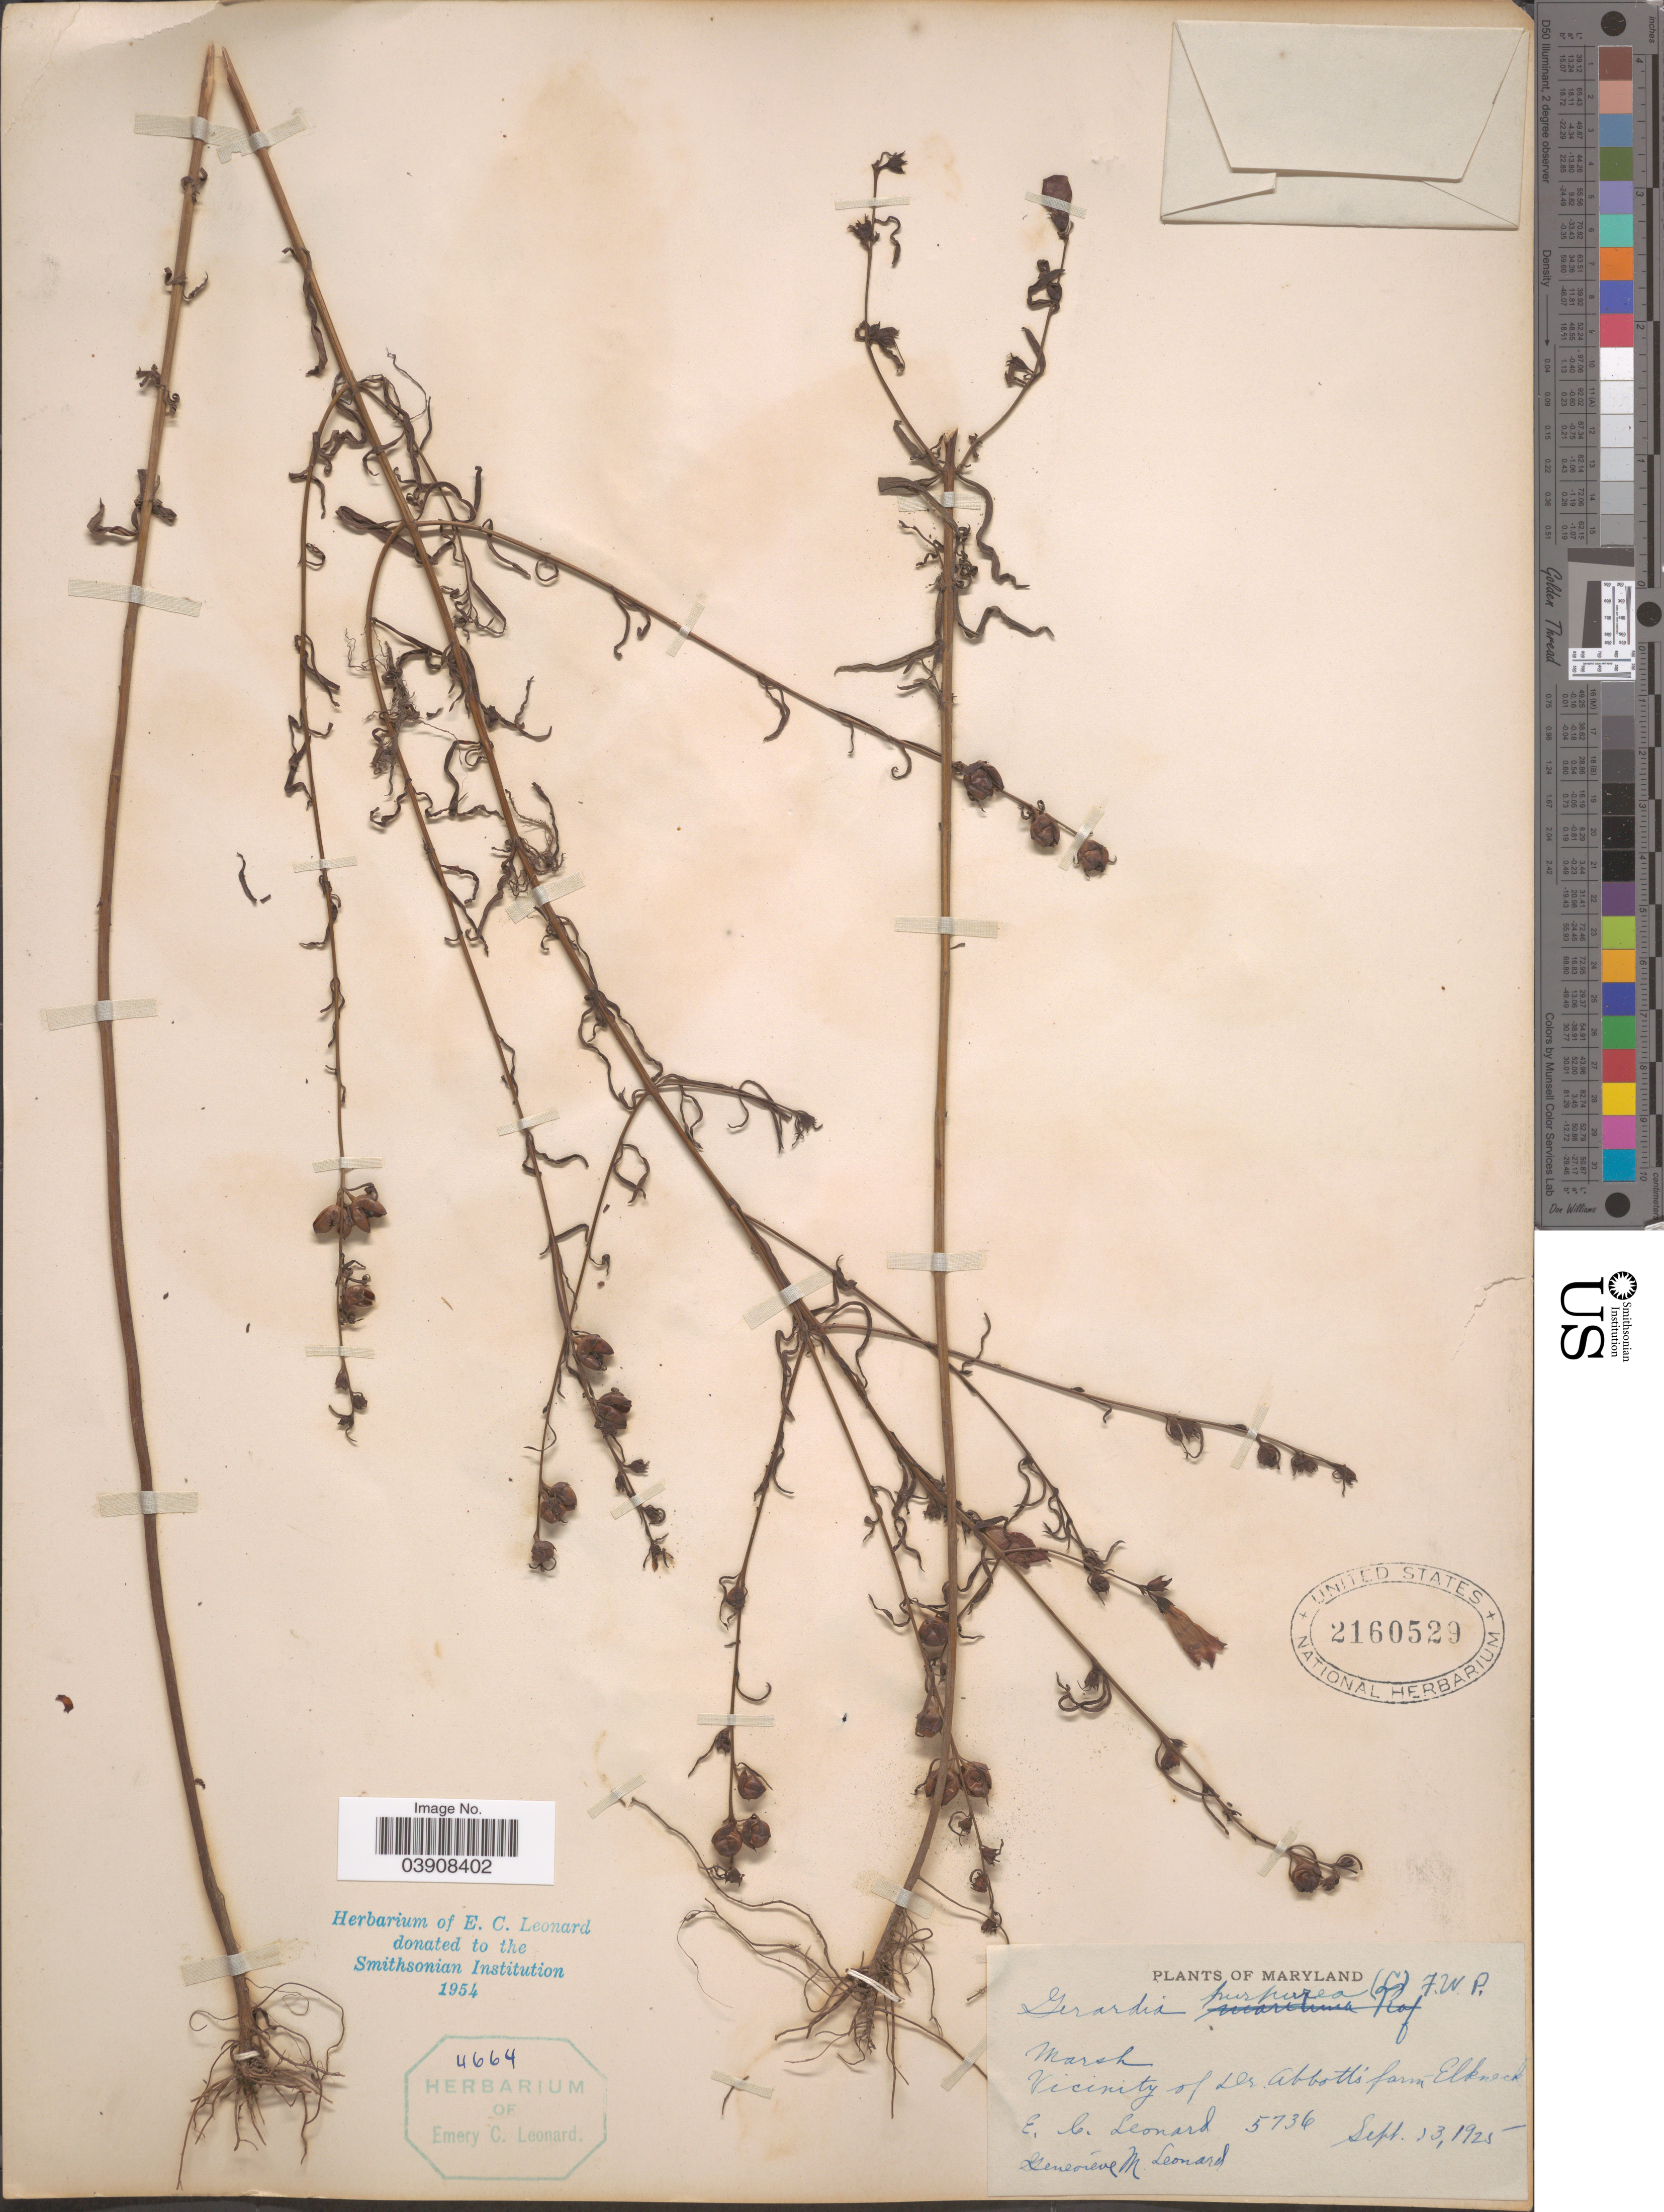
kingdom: Plantae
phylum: Tracheophyta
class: Magnoliopsida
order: Lamiales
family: Orobanchaceae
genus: Agalinis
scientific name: Agalinis purpurea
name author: (L.) Pennell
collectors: E. C. Leonard & G. M. Leonard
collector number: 5736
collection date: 1925-09-13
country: United States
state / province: Maryland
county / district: Cecil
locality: Vicinity of Dr. Abbot's farm Elkneck.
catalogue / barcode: US 2160529